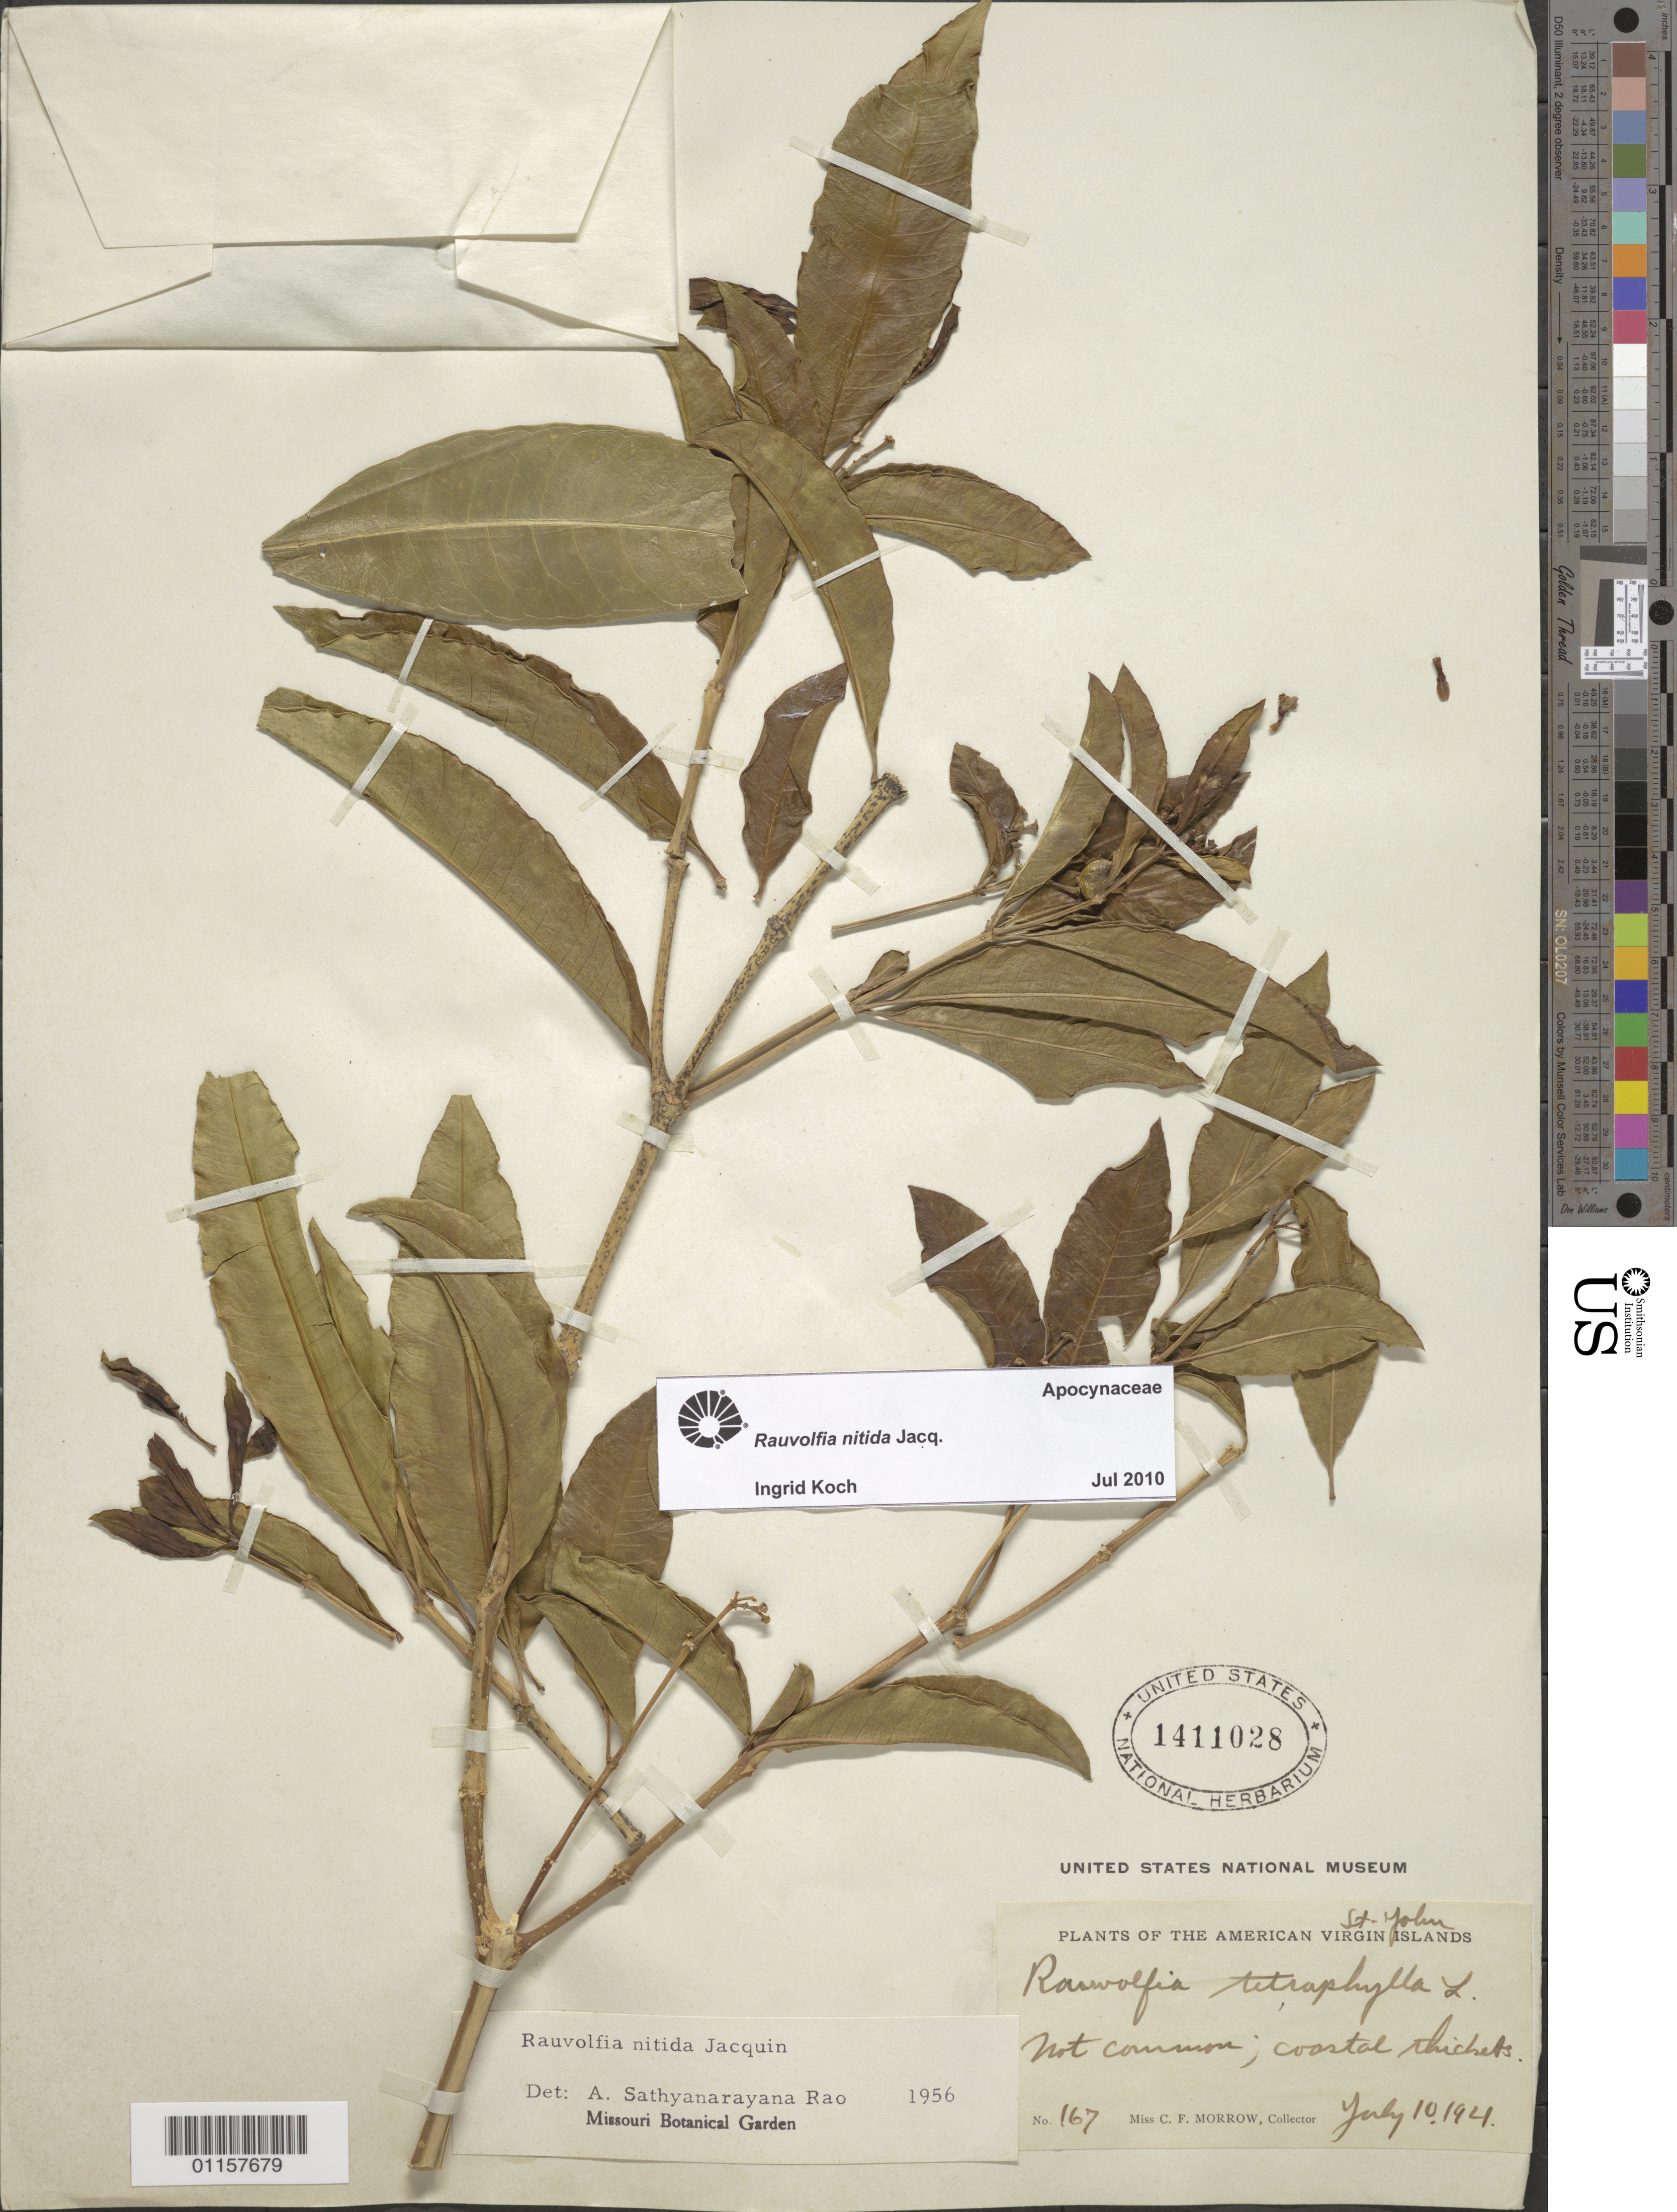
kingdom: Plantae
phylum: Tracheophyta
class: Magnoliopsida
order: Gentianales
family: Apocynaceae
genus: Rauvolfia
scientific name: Rauvolfia nitida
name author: Jacq.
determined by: Koch, I.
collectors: C. Morrow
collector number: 167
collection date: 1921-07-10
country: U.S. Virgin Islands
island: St. John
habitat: Coastal thickets, not common.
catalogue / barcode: US 1411028